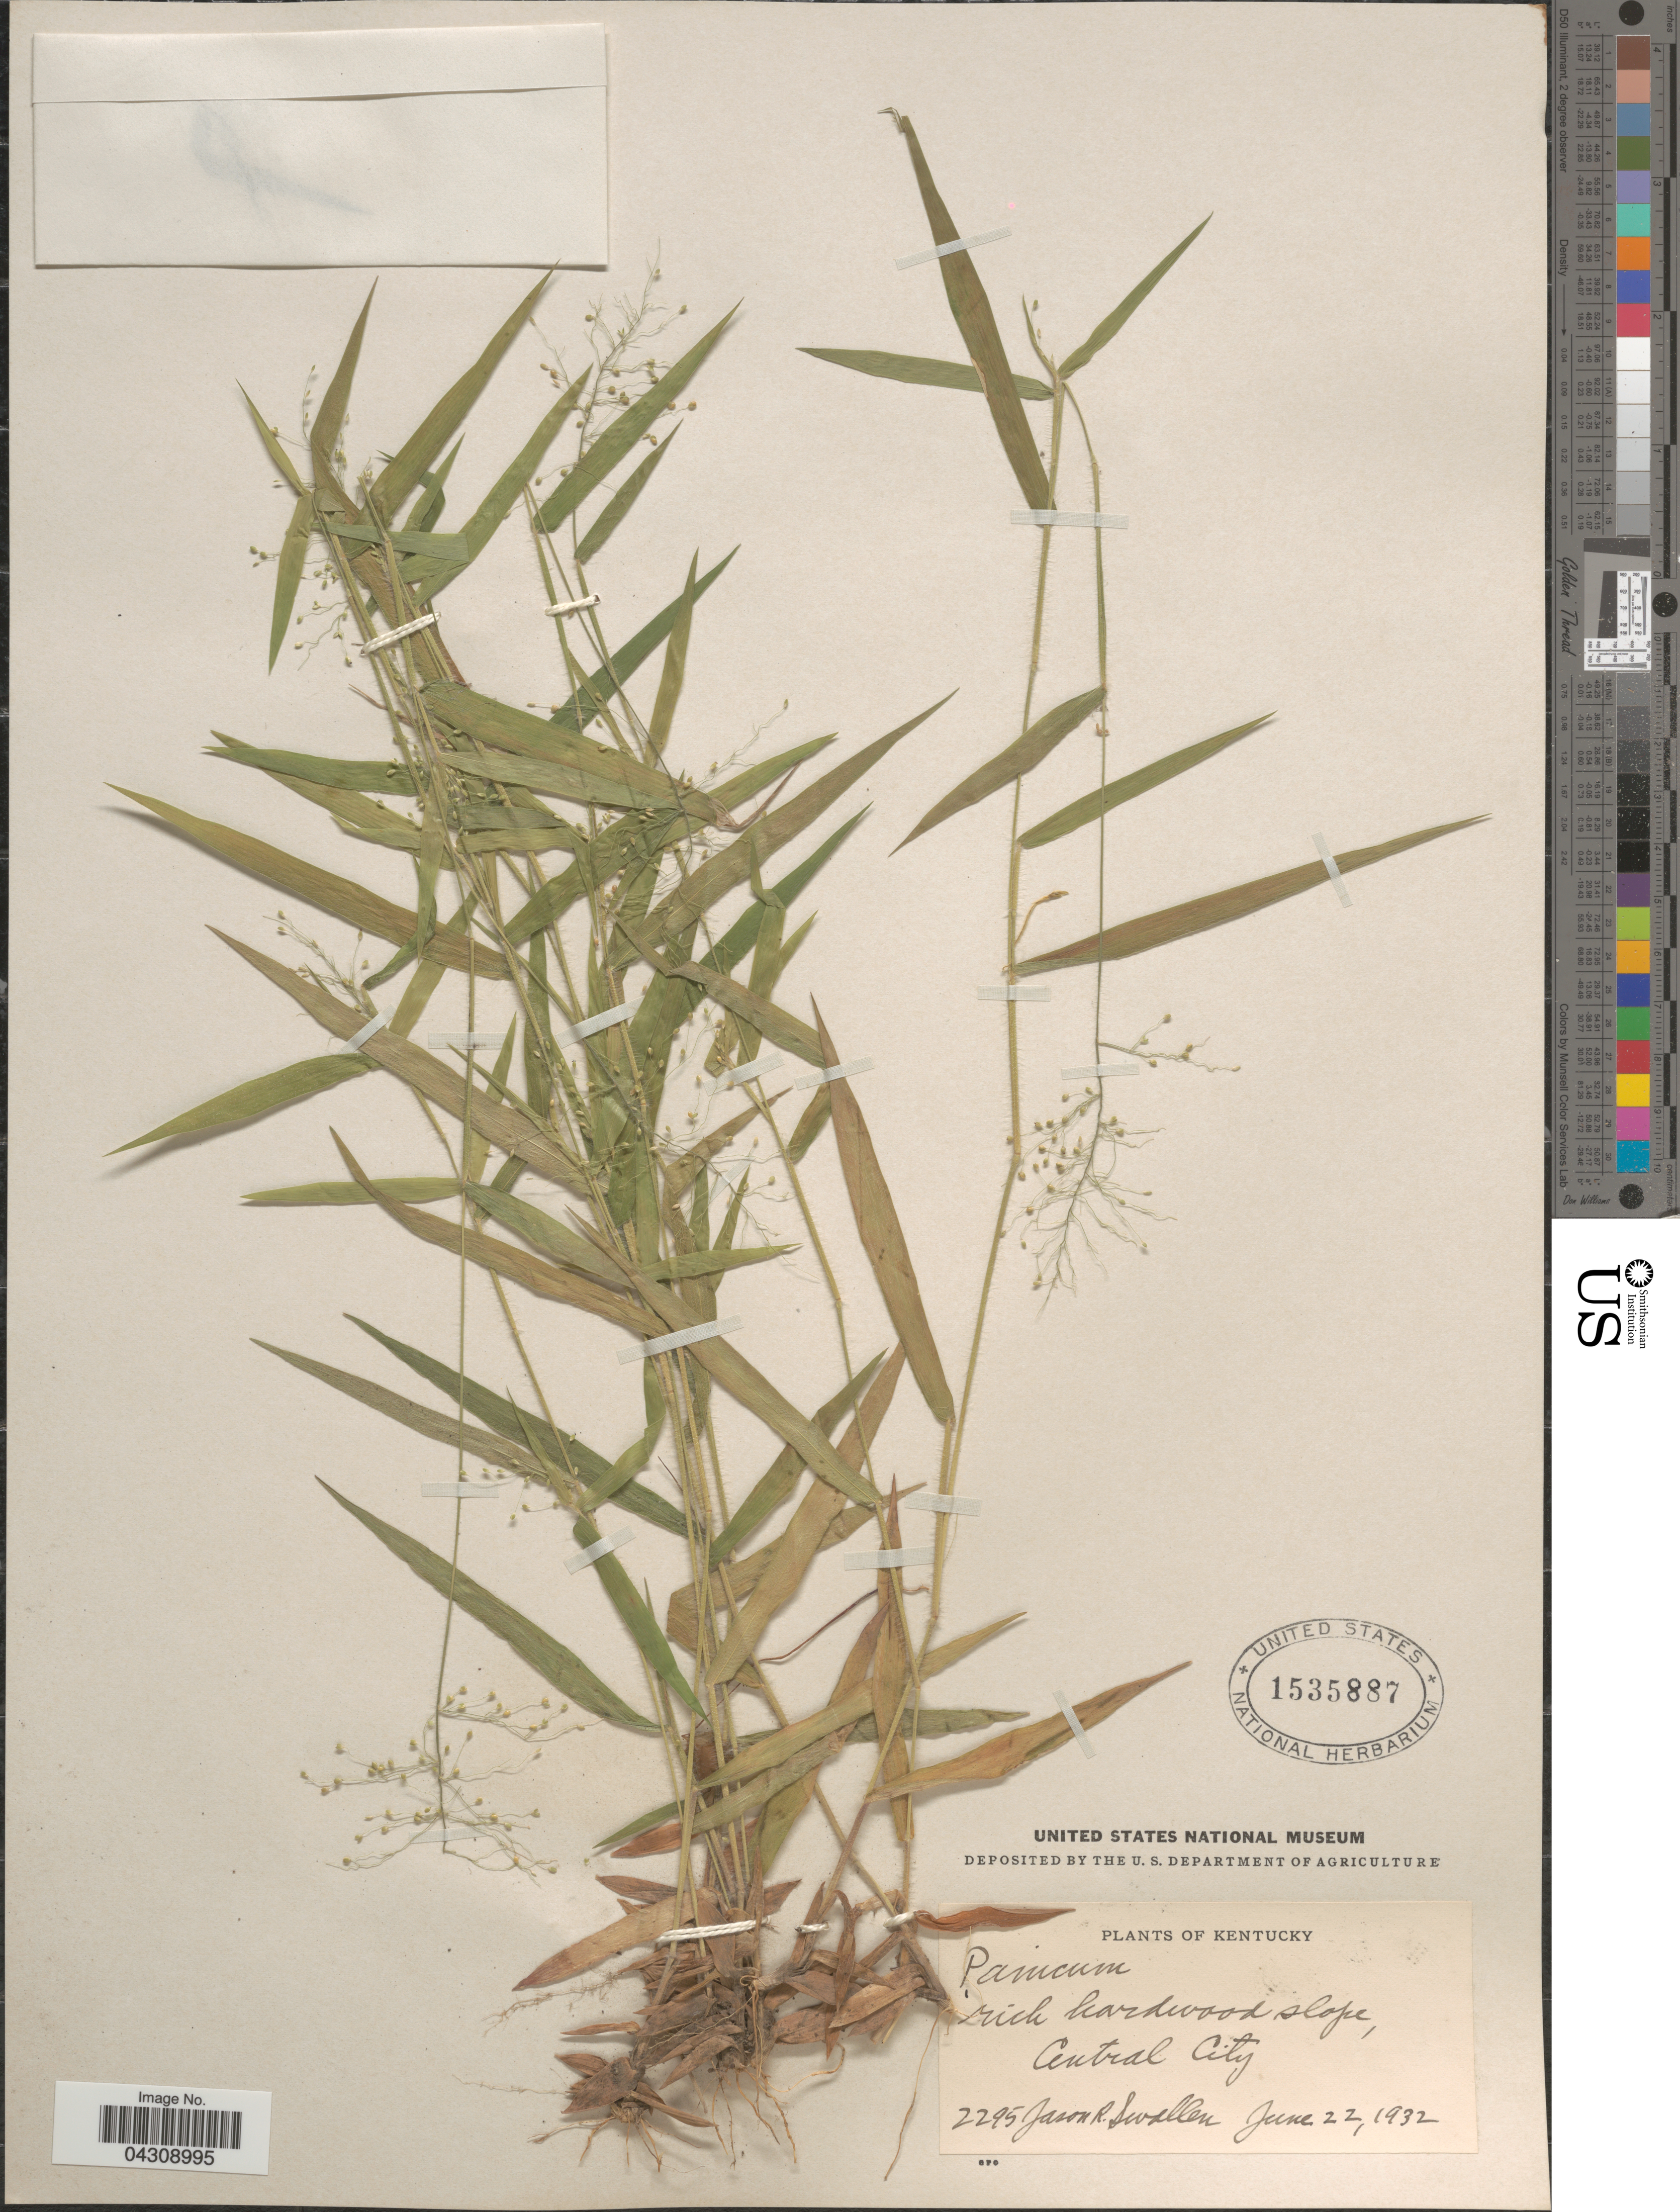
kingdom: Plantae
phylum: Tracheophyta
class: Liliopsida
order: Poales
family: Poaceae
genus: Dichanthelium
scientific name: Dichanthelium acuminatum var. acuminatum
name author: (Sw.) Gould & C.A. Clark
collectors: J. R. Swallen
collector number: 2295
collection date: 1932-06-22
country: United States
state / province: Kentucky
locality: Central City.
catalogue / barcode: US 1535887